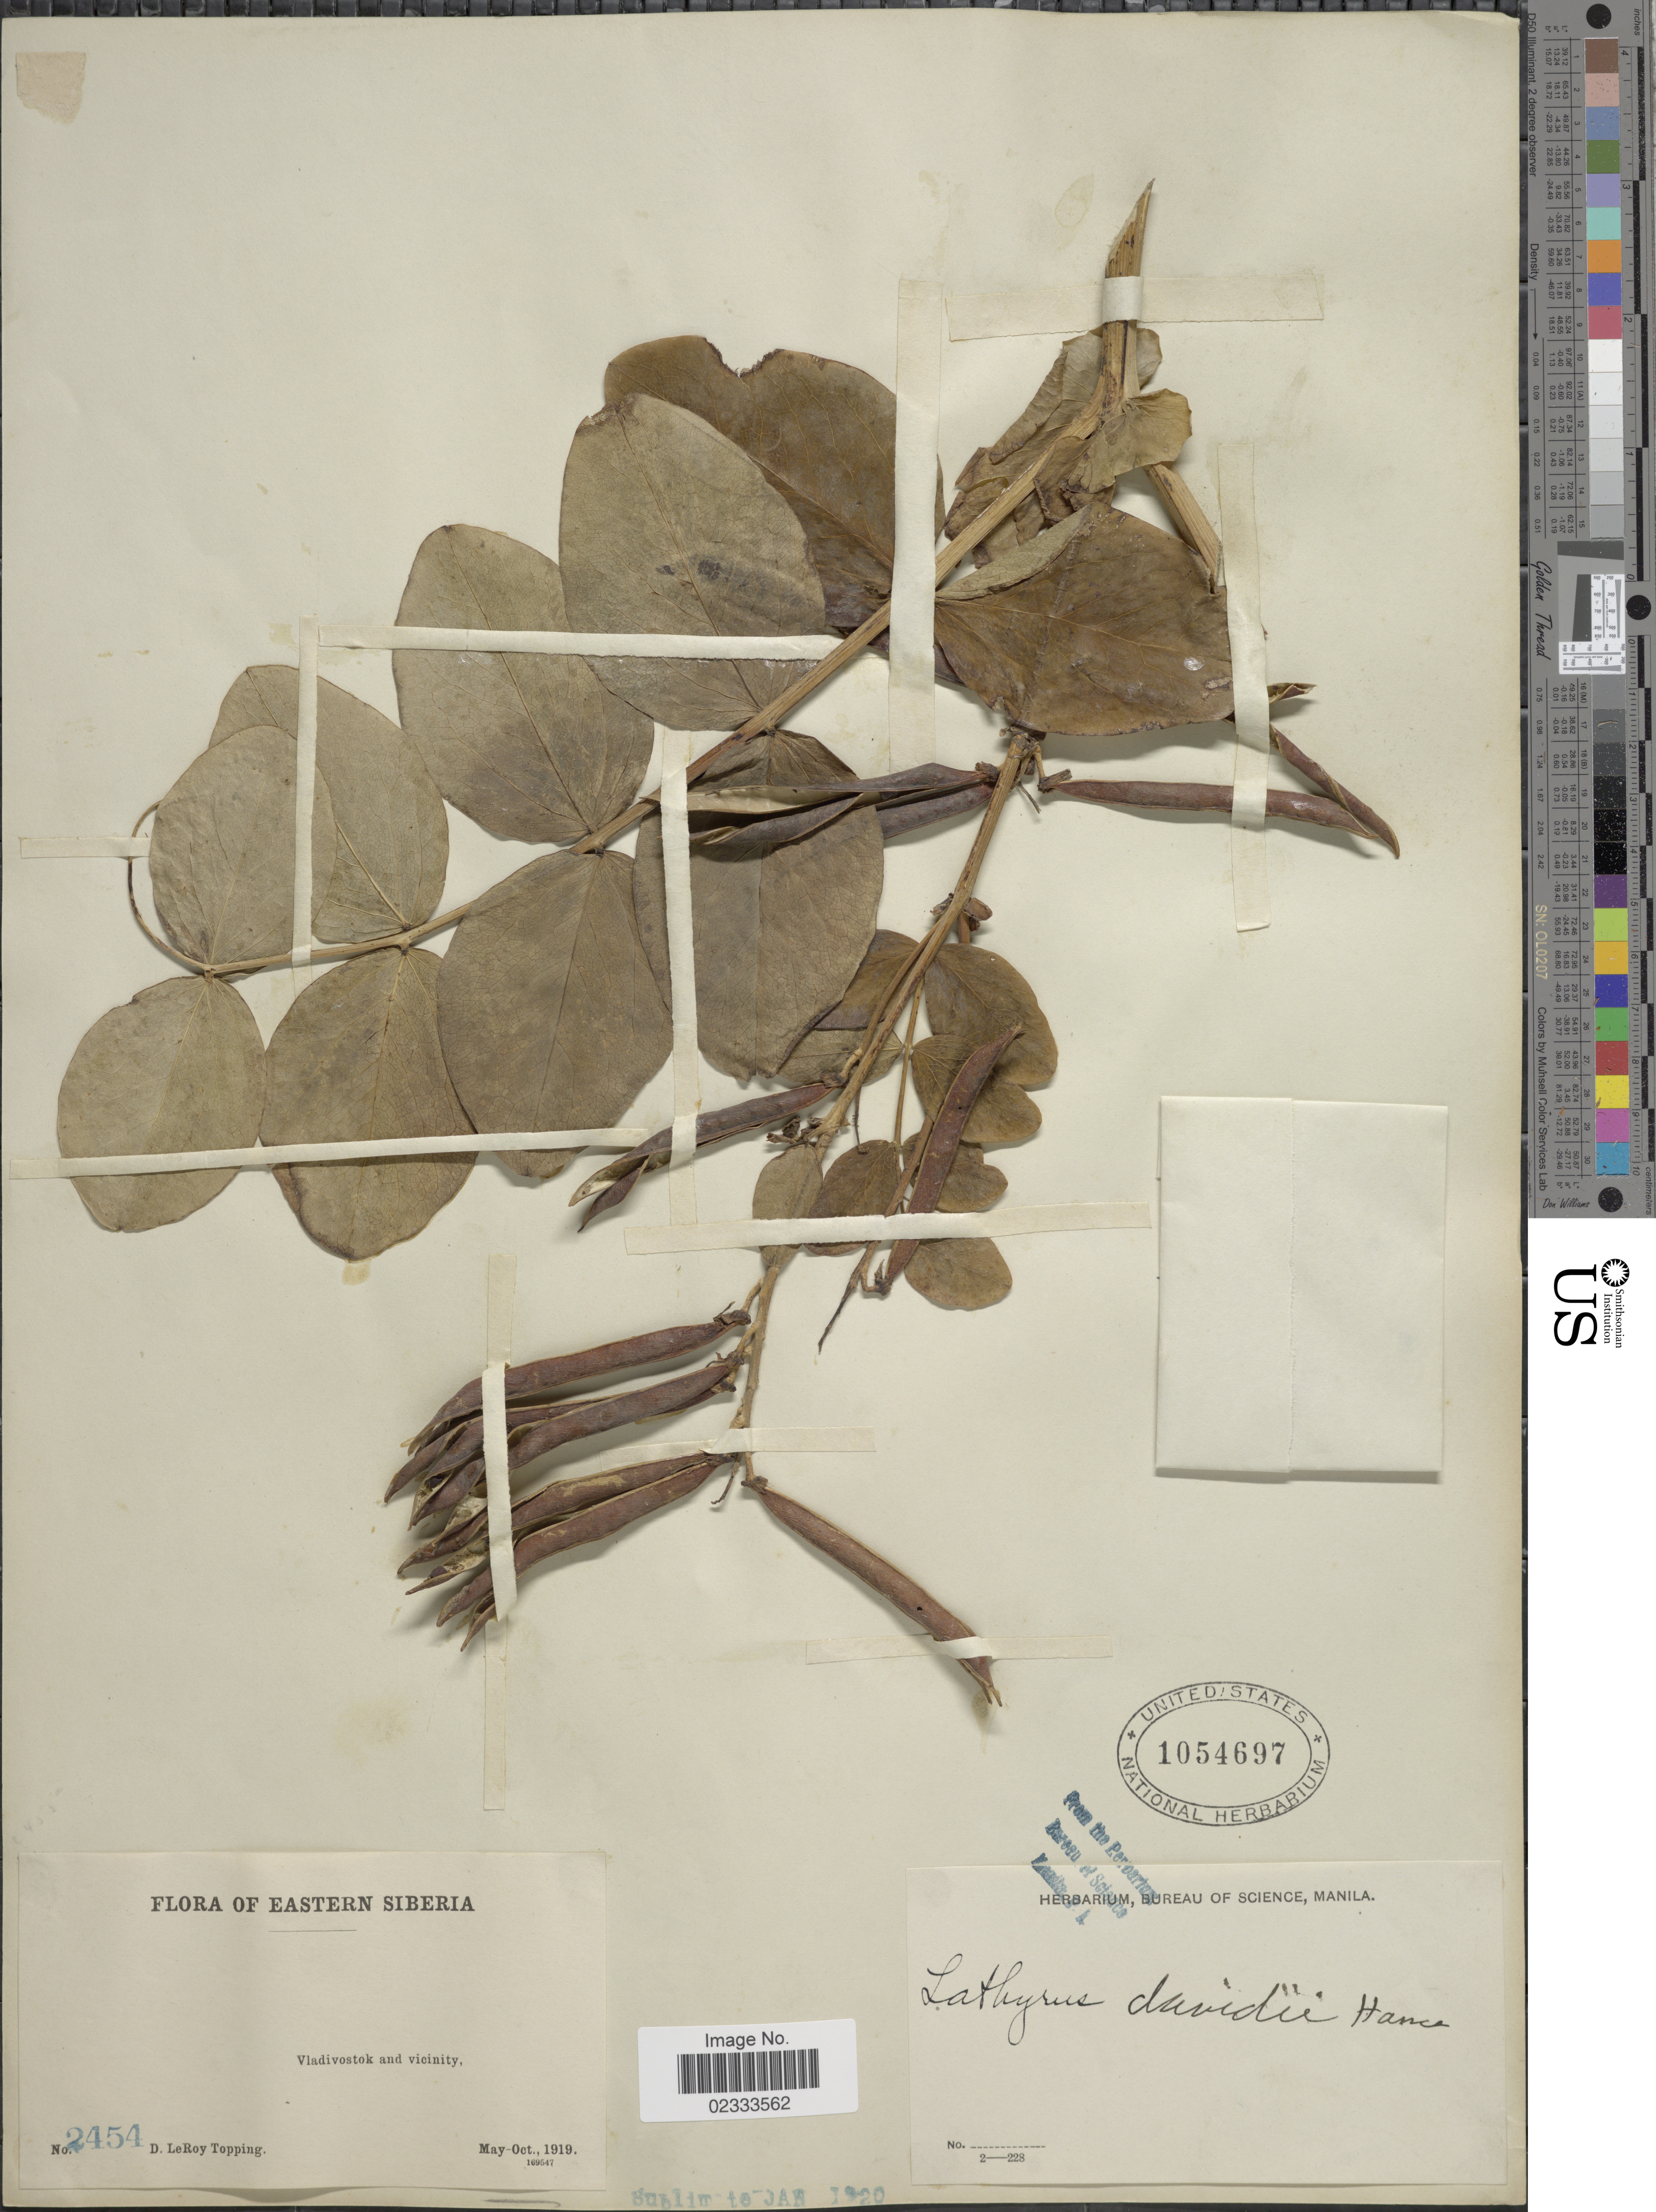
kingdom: Plantae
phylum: Tracheophyta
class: Magnoliopsida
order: Fabales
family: Fabaceae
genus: Lathyrus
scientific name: Lathyrus davidii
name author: Hance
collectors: D. L. Topping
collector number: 2454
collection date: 1919-05/1919-10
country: Russian Federation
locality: Eastern Siberia, Vladivostok and vicinity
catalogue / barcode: US 1054697